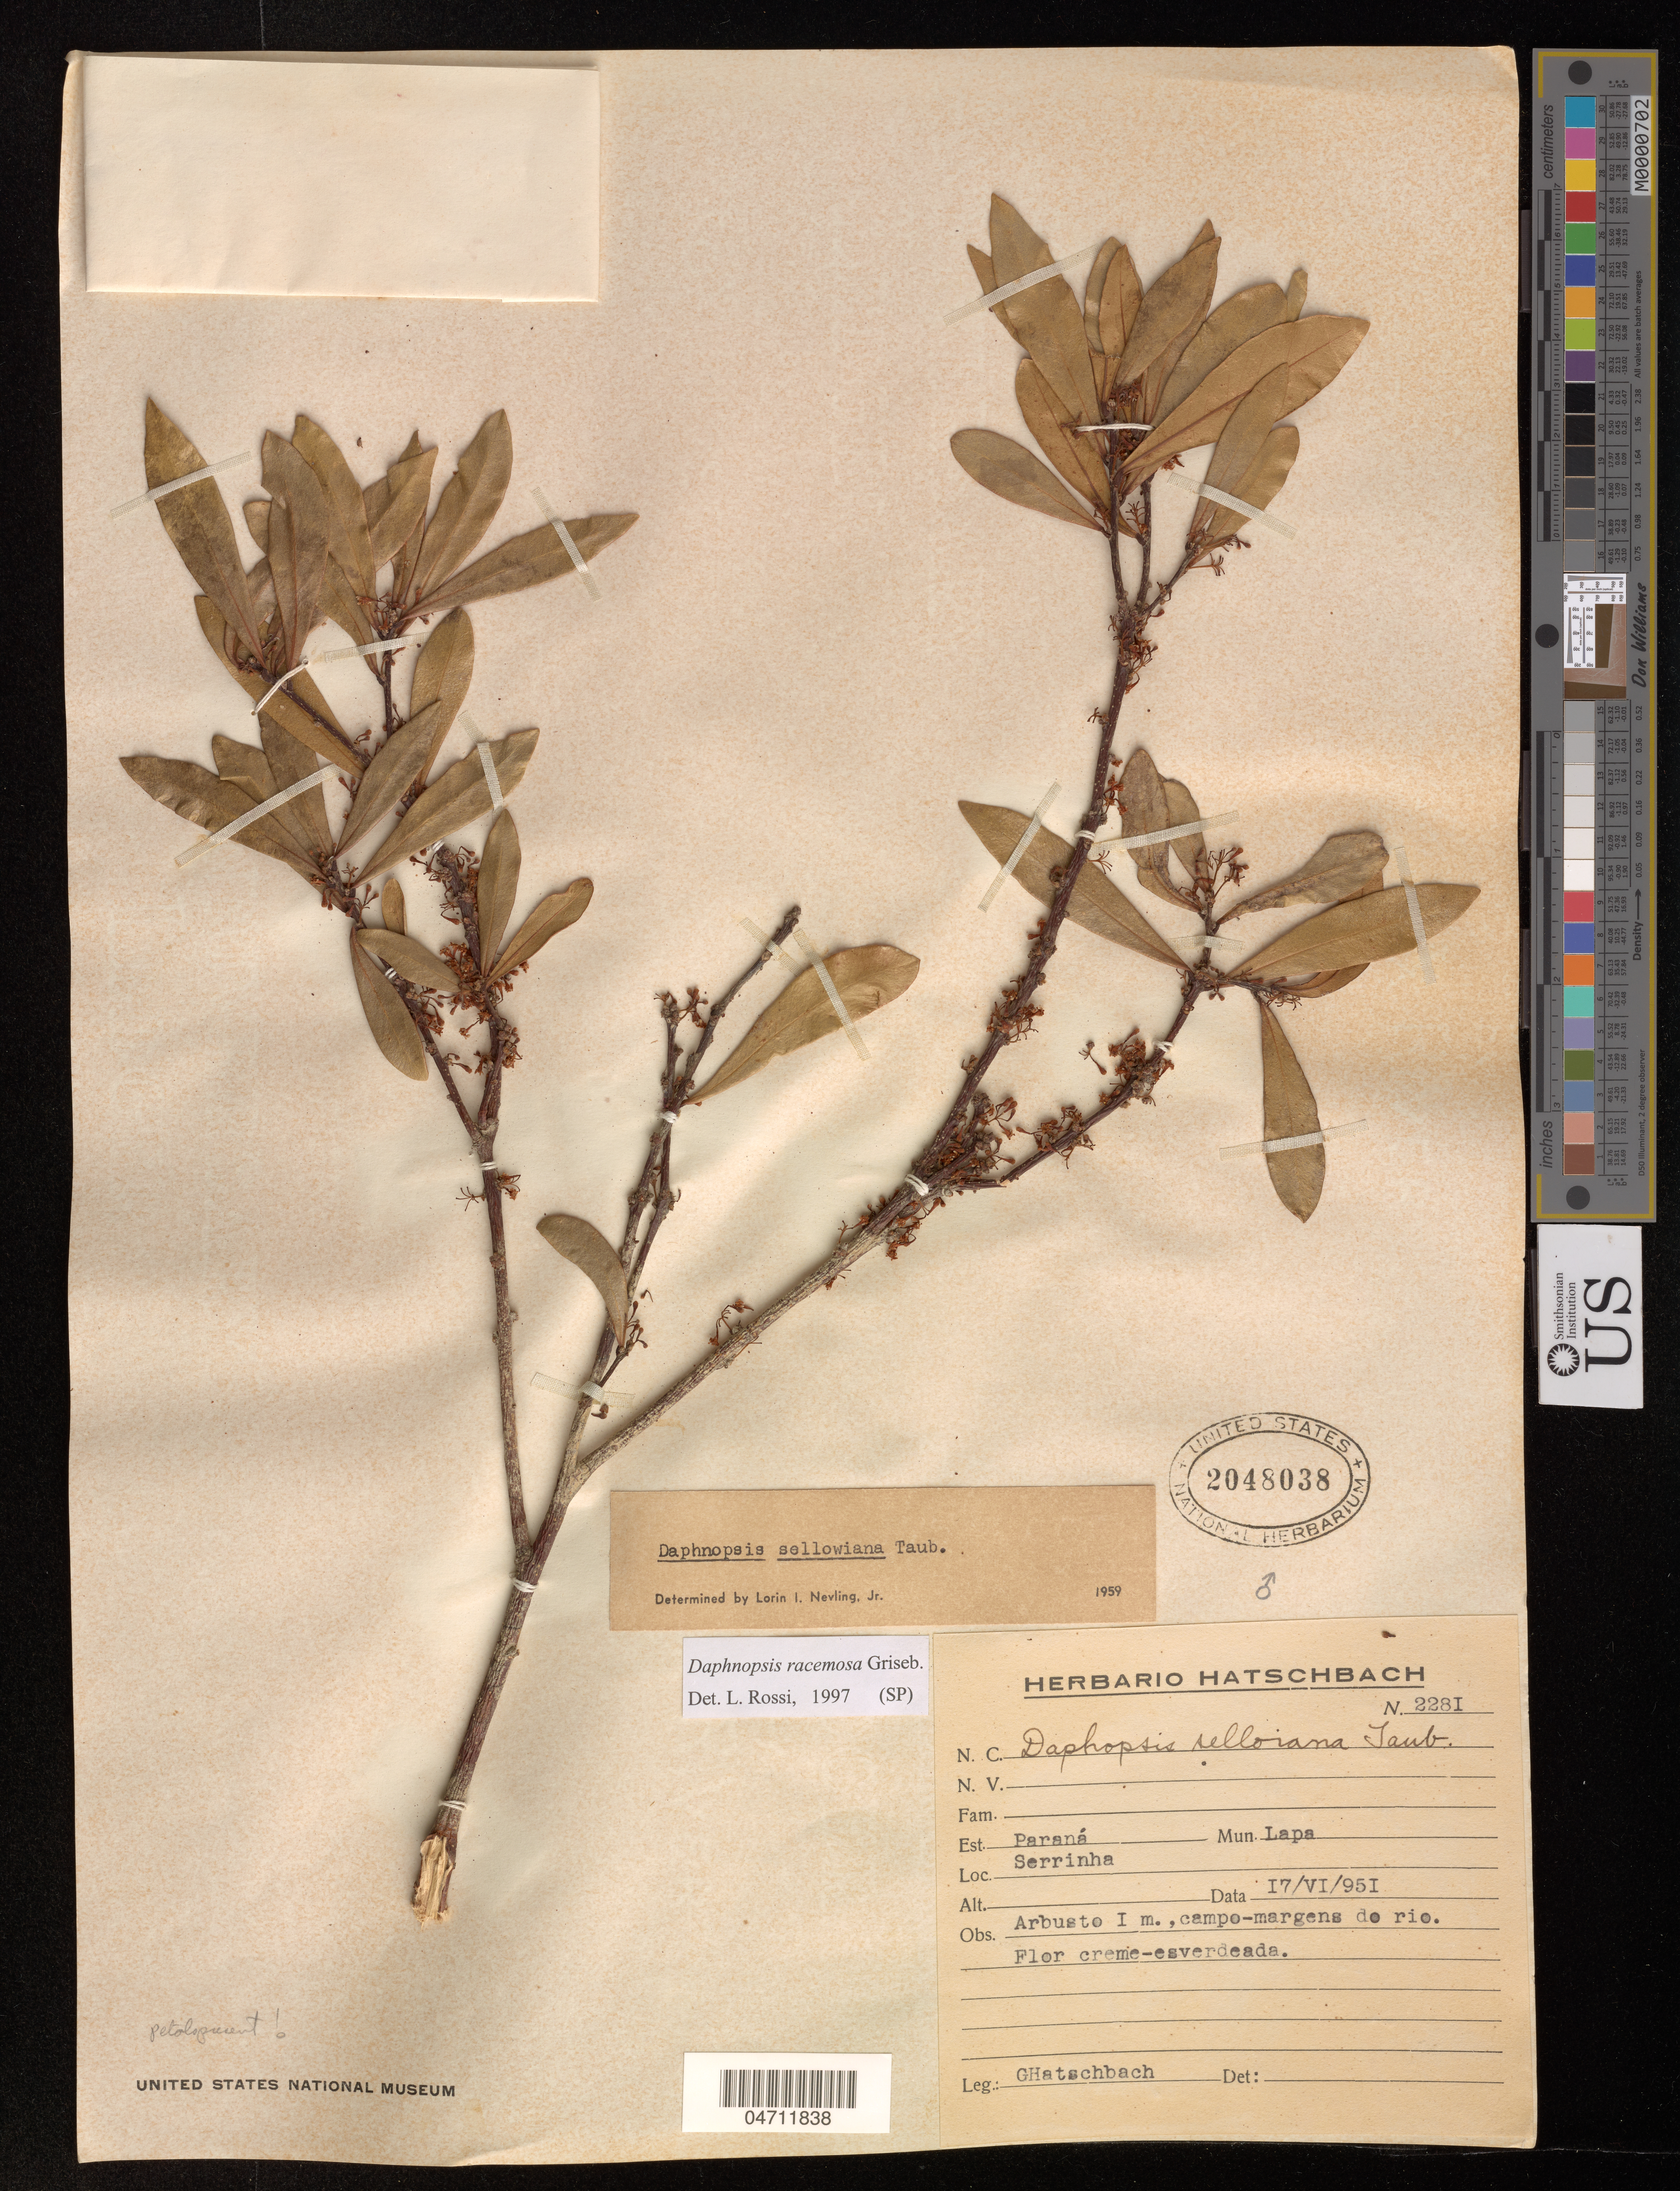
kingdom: Plantae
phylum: Tracheophyta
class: Magnoliopsida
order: Malvales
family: Thymelaeaceae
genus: Daphnopsis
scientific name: Daphnopsis sellowiana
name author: Taub.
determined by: Rossi, L.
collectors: G. Hatschbach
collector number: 2281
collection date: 1951-06-17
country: Brazil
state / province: Paraná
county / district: Lapa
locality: Serrinha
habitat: campo-margens do rio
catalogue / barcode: US 2048038